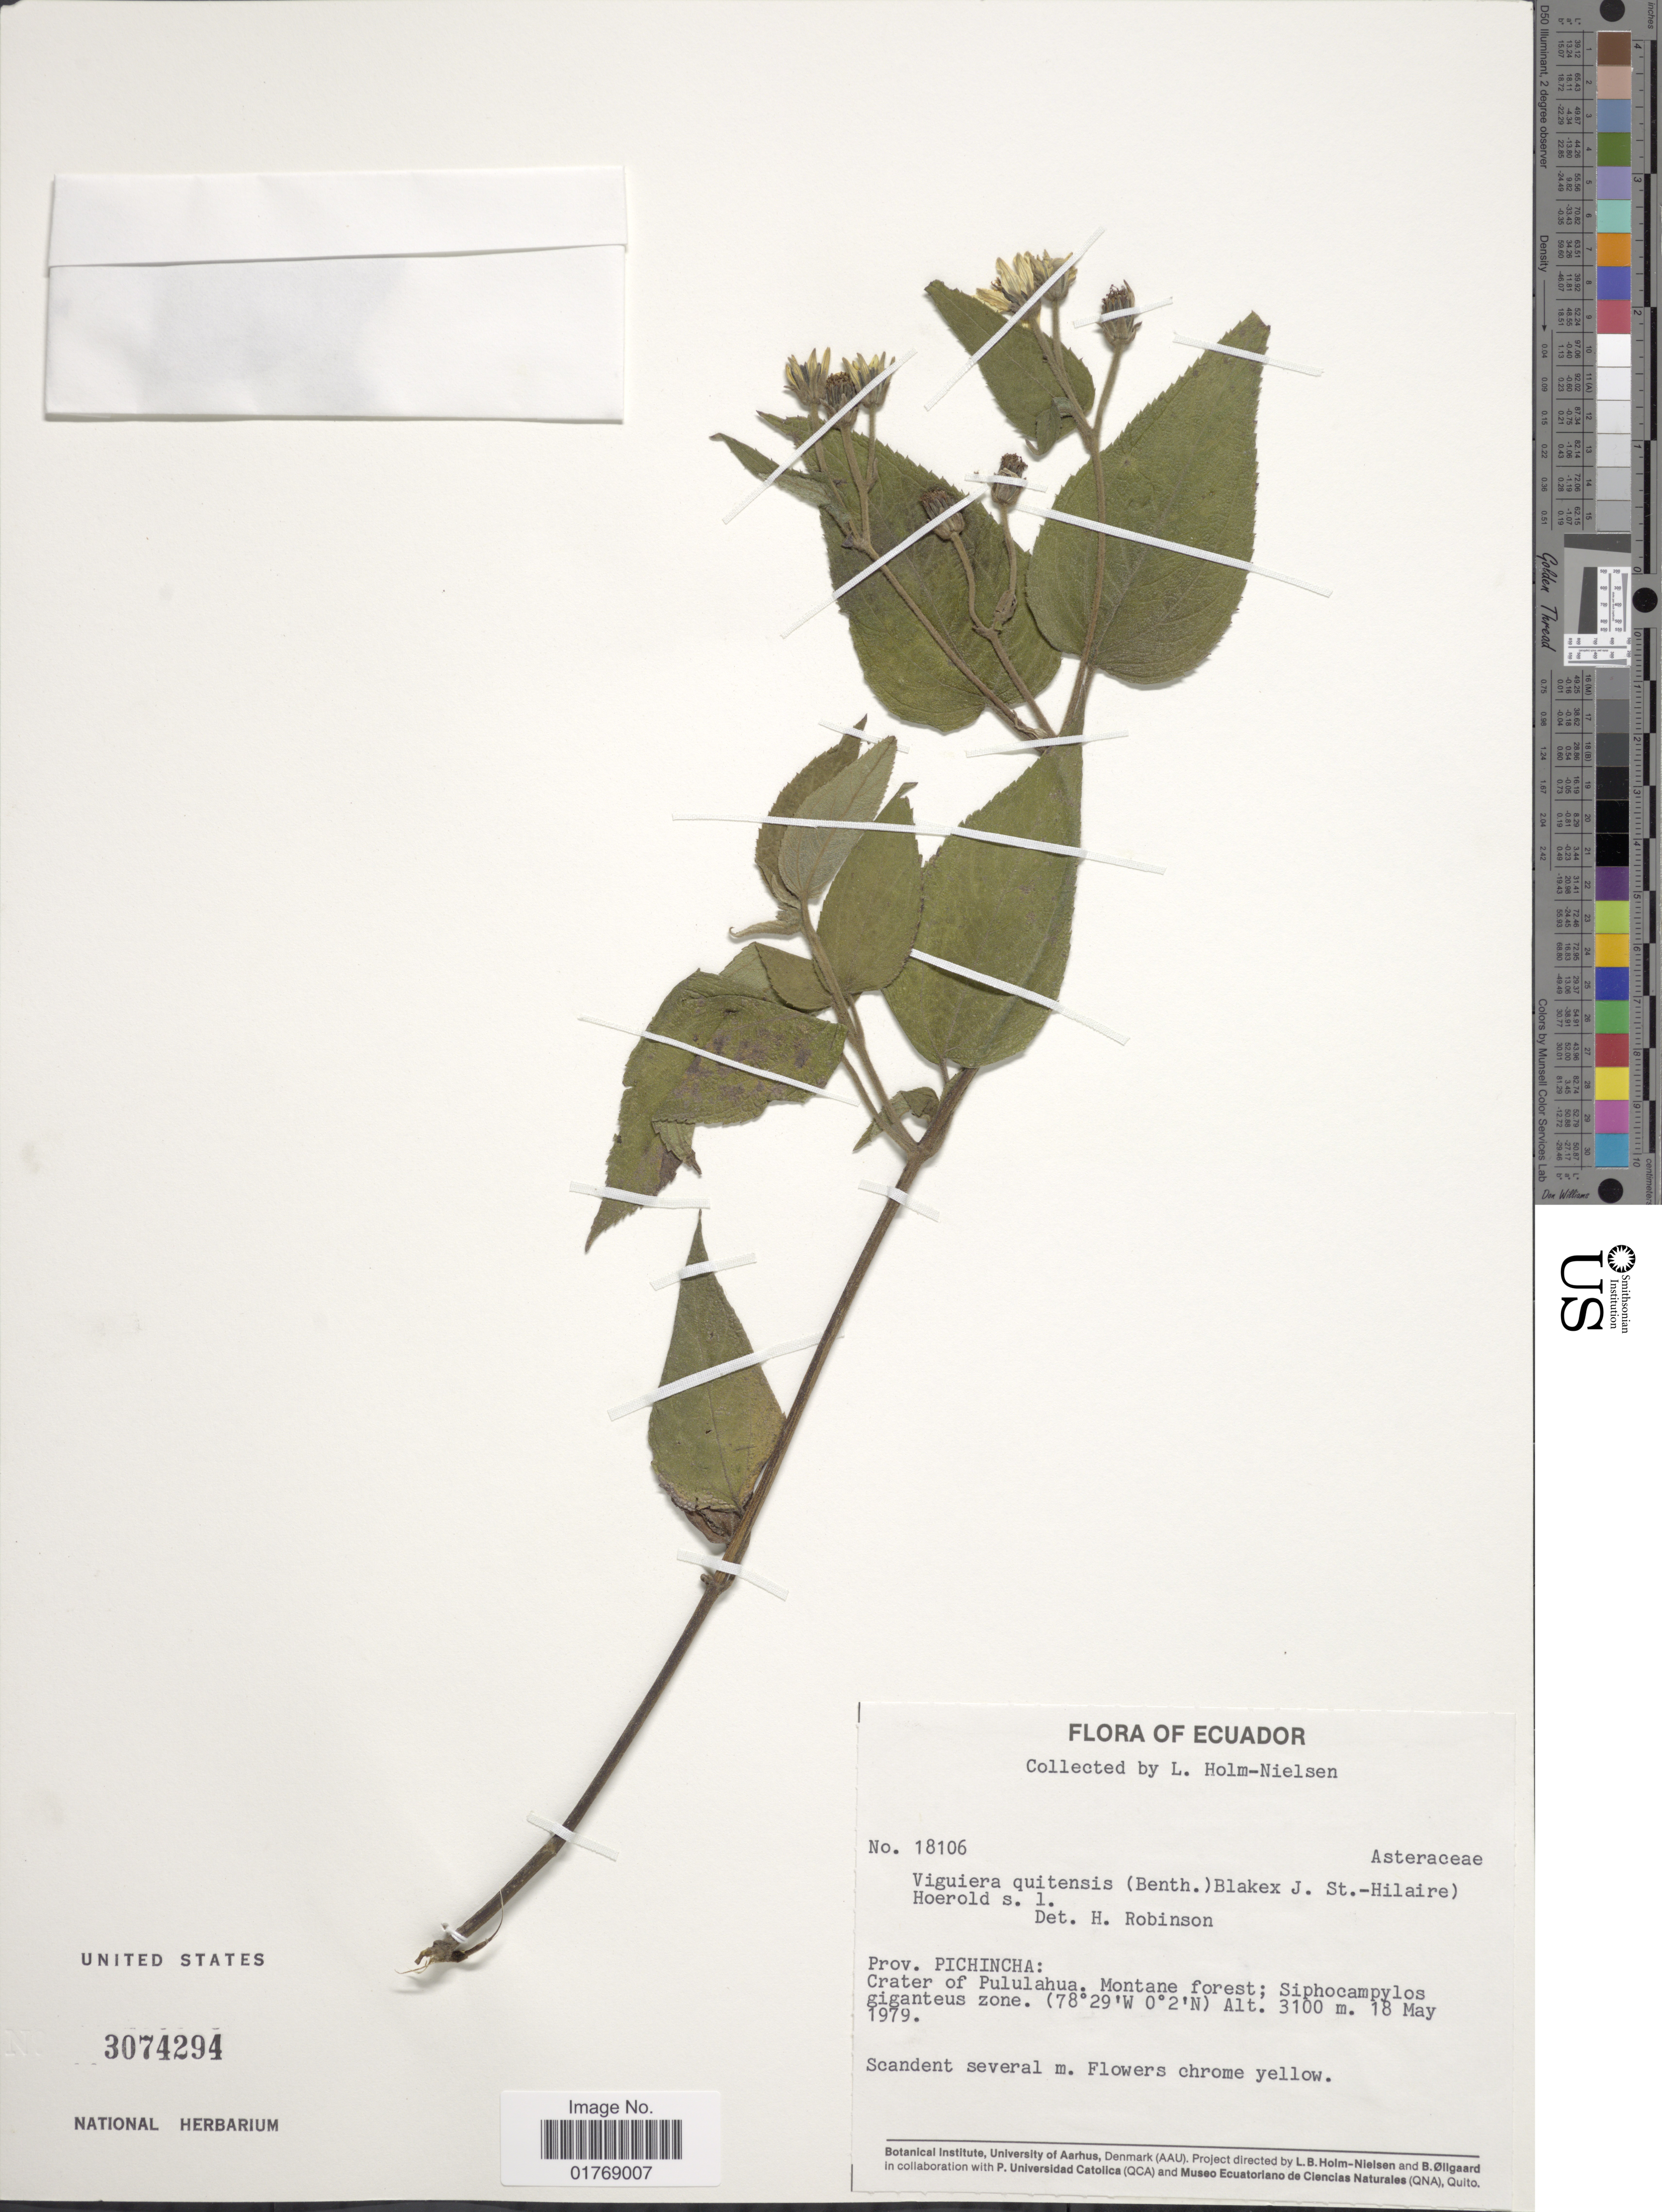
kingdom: Plantae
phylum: Tracheophyta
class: Magnoliopsida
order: Asterales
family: Asteraceae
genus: Viguiera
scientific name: Viguiera quitensis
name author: (Benth.) S.F. Blake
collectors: L. B. Holm-Nielsen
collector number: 18106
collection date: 1979-05-18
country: Ecuador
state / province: Pichincha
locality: Prov. Pichincha: Crater of Pululahua. Montane forest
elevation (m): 3100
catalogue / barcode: US 3074294